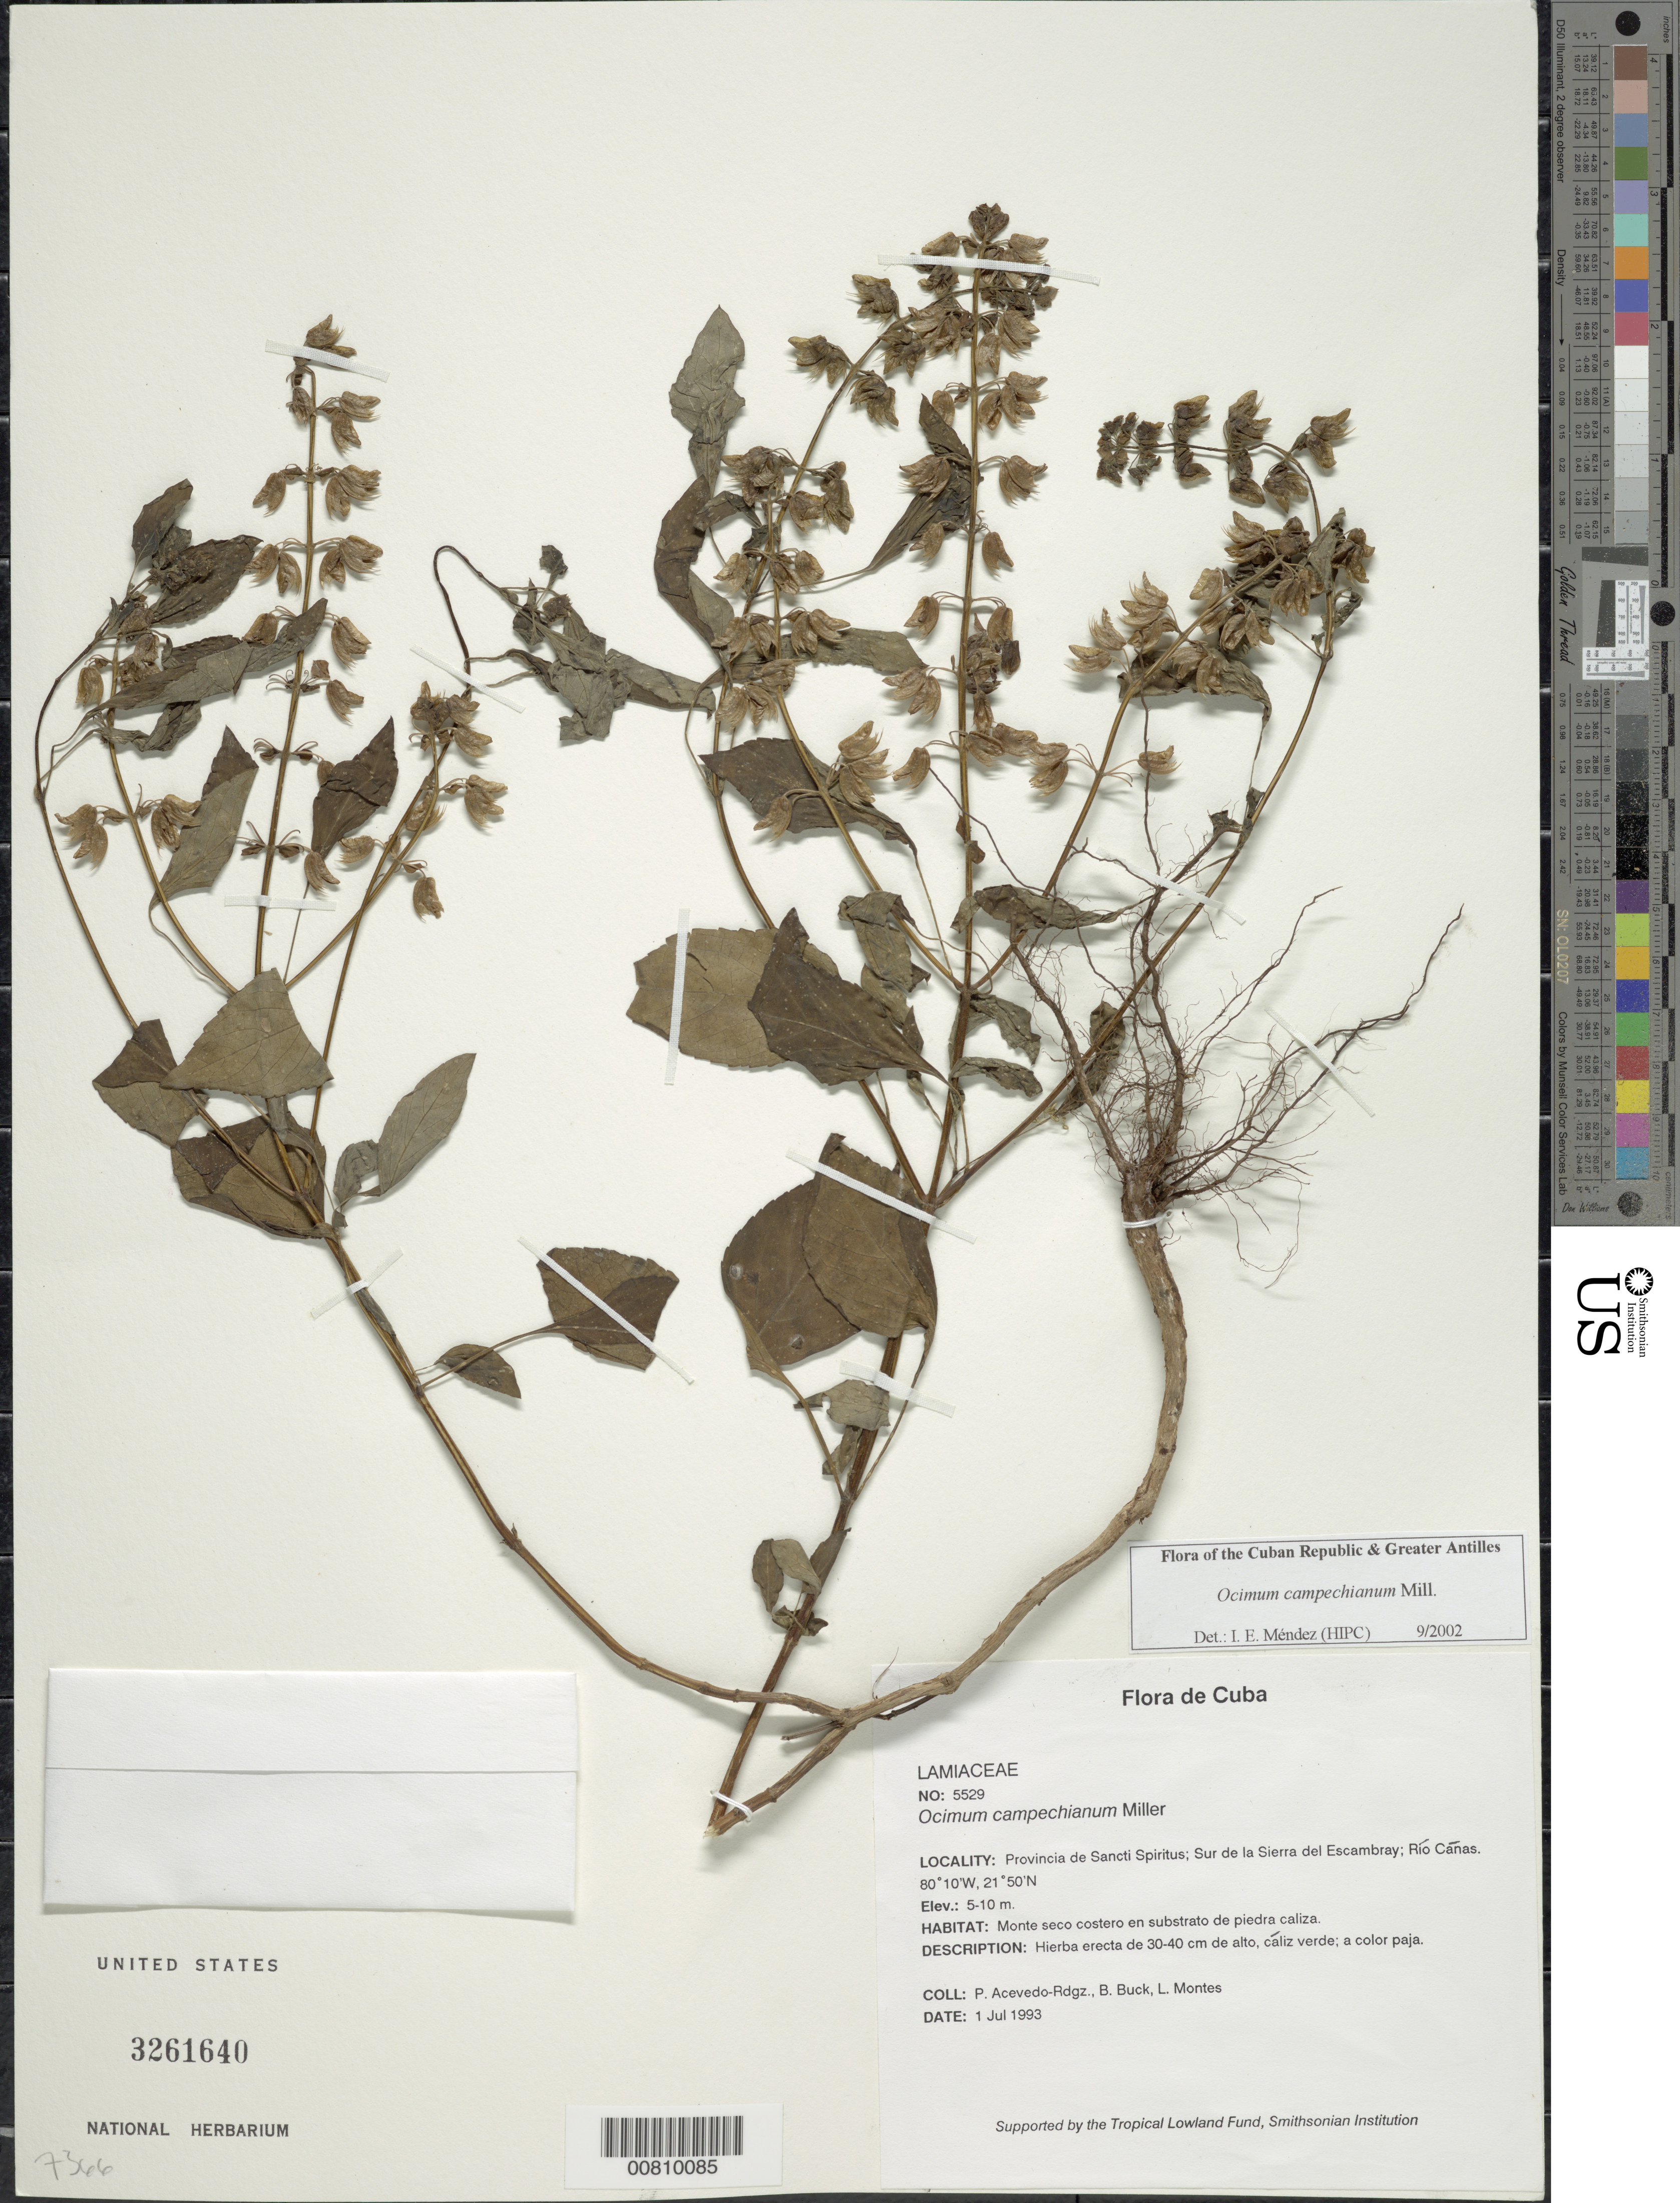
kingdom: Plantae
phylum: Tracheophyta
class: Magnoliopsida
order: Lamiales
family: Lamiaceae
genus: Ocimum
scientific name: Ocimum campechianum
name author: Mill.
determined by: Méndez, Isidro E., (HIPC)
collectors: P. Acevedo-Rodr., B. Buck & L. Montes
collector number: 5529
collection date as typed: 01 Jul 1993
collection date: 1993-07-01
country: Cuba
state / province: Sancti Spiritus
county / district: Municipio de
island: Cuba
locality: Sur de la Sierra del Escambray; Río Canas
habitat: Monte seco costero en substrato de piedra caliza.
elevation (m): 5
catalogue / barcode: US 3261640